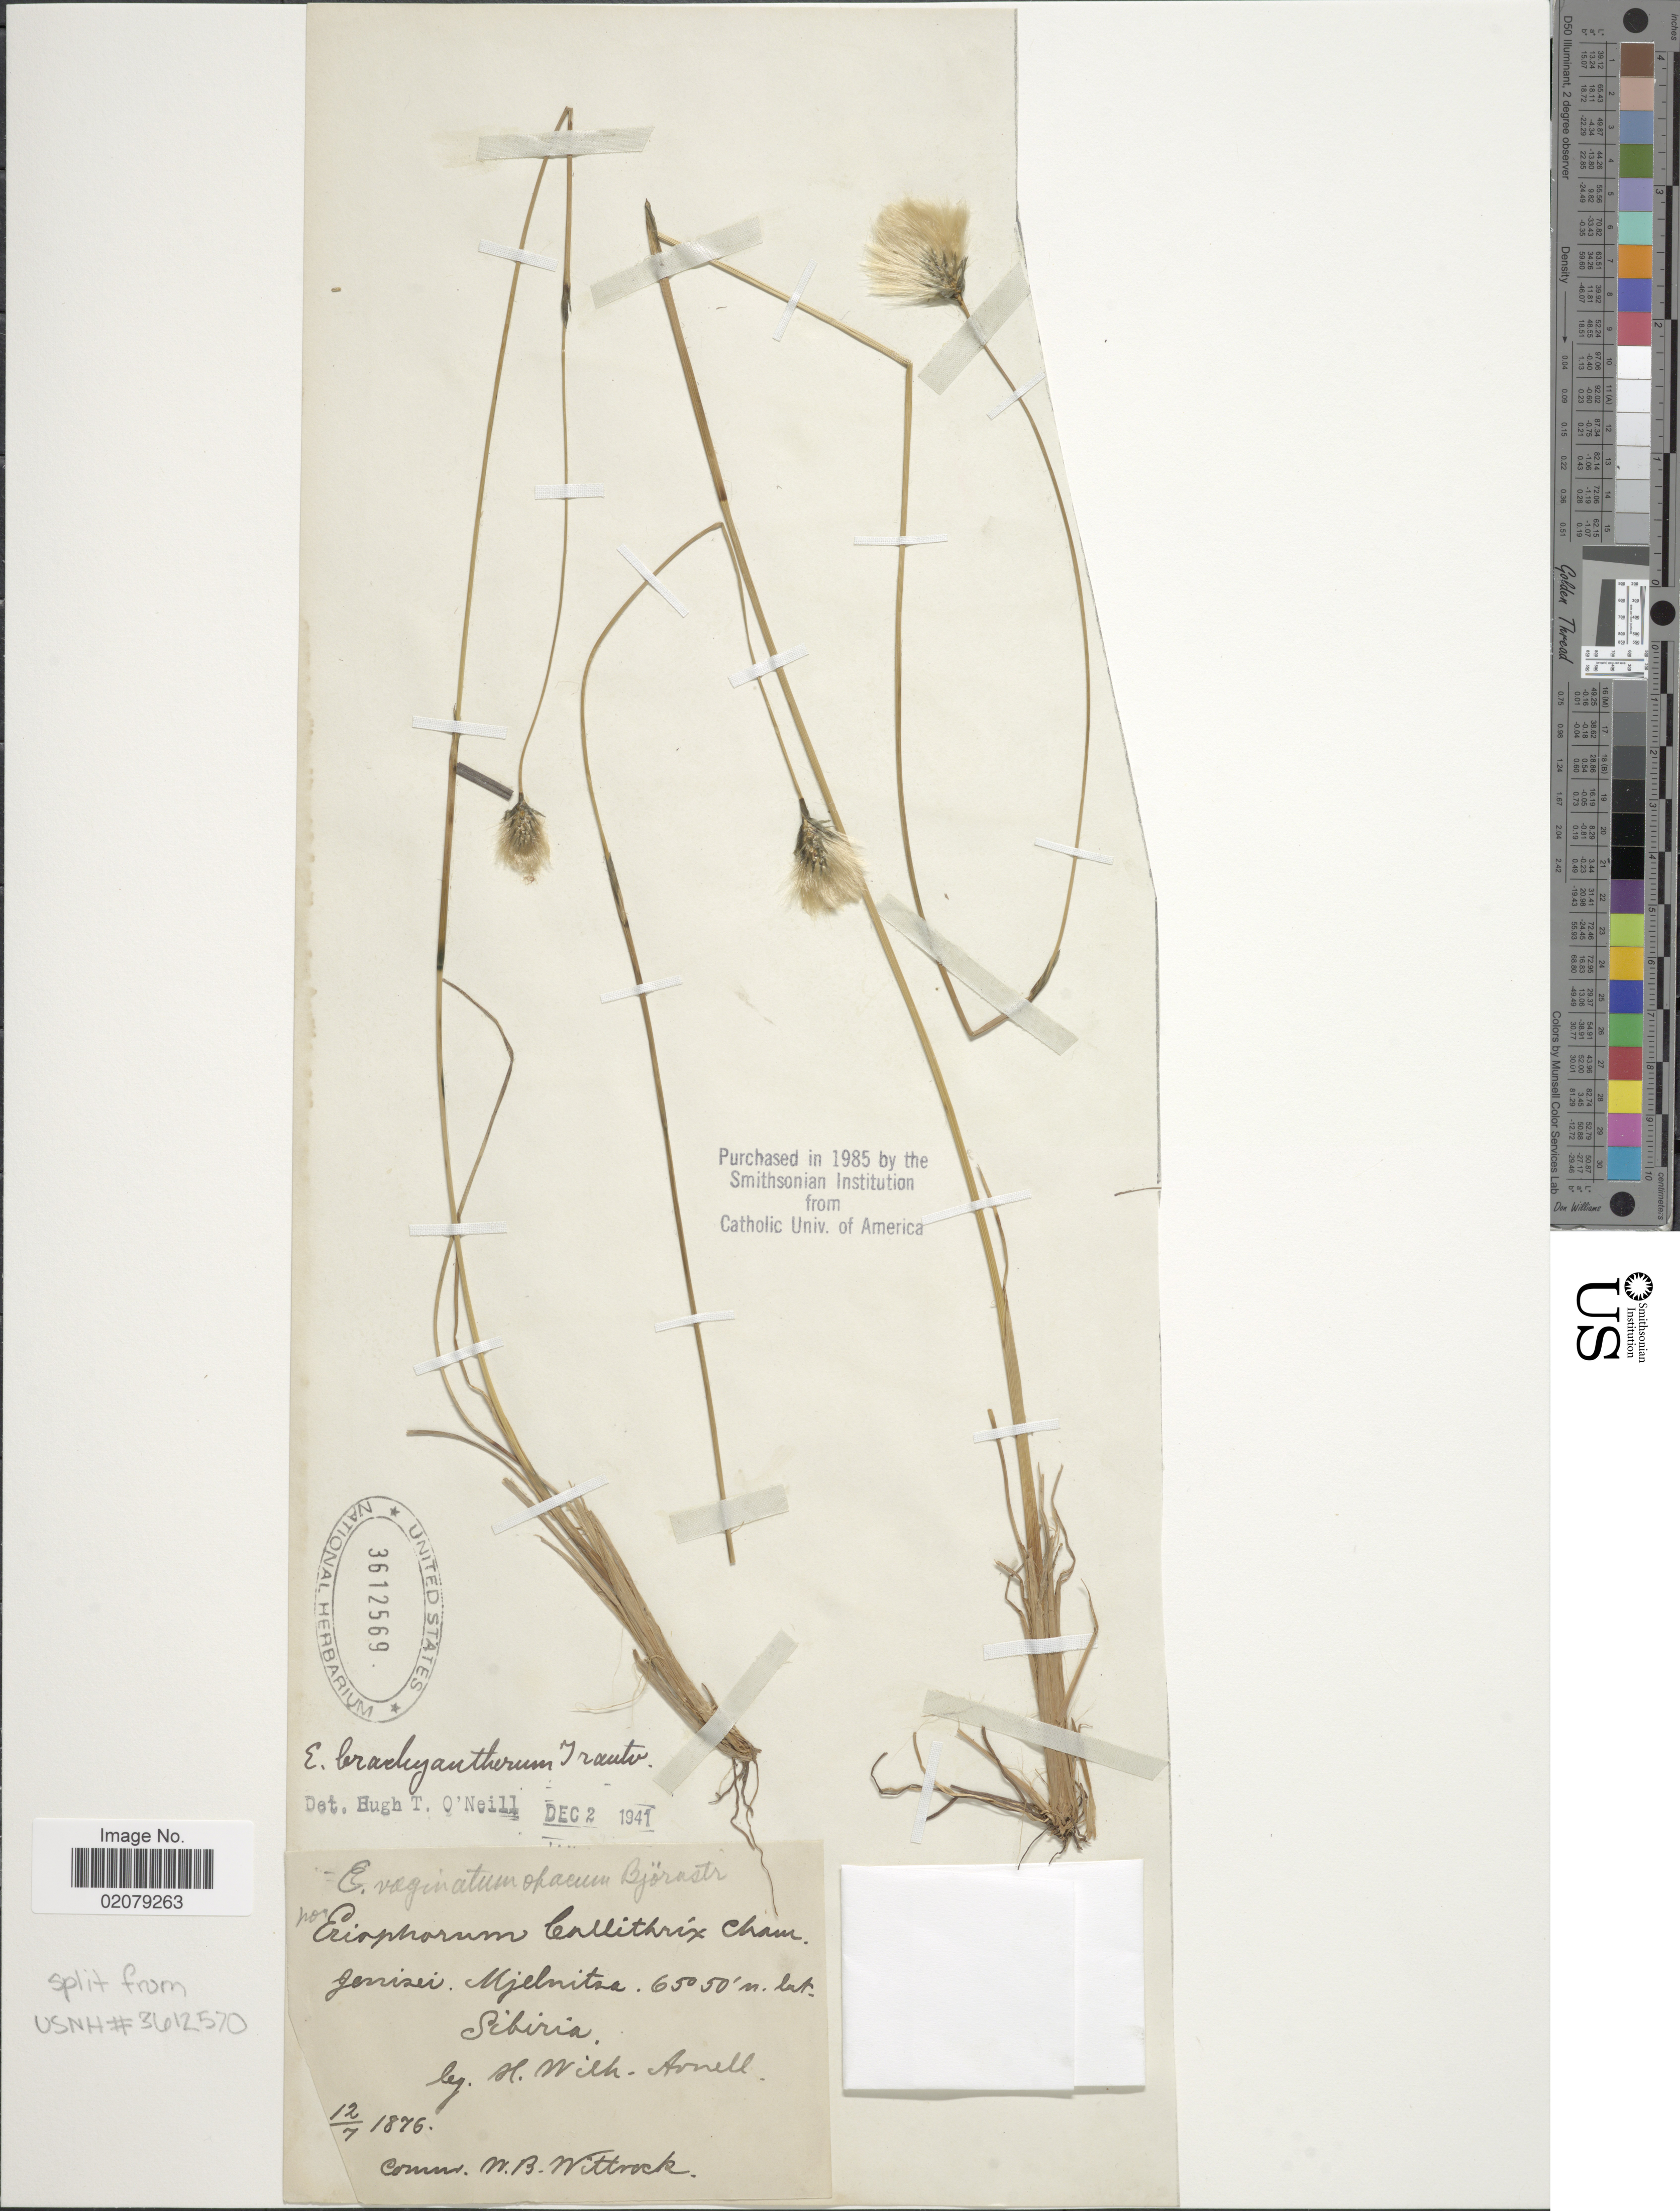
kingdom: Plantae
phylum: Tracheophyta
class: Liliopsida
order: Poales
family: Cyperaceae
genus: Eriophorum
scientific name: Eriophorum brachyantherum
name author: Trautv. & C.A. Mey.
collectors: H. W. Arnell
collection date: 1876-07-12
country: Russian Federation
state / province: Irkutsk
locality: Genisei, Mjellnitsa, Sibiria (Yenisey, Melnitsa)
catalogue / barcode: US 3612569